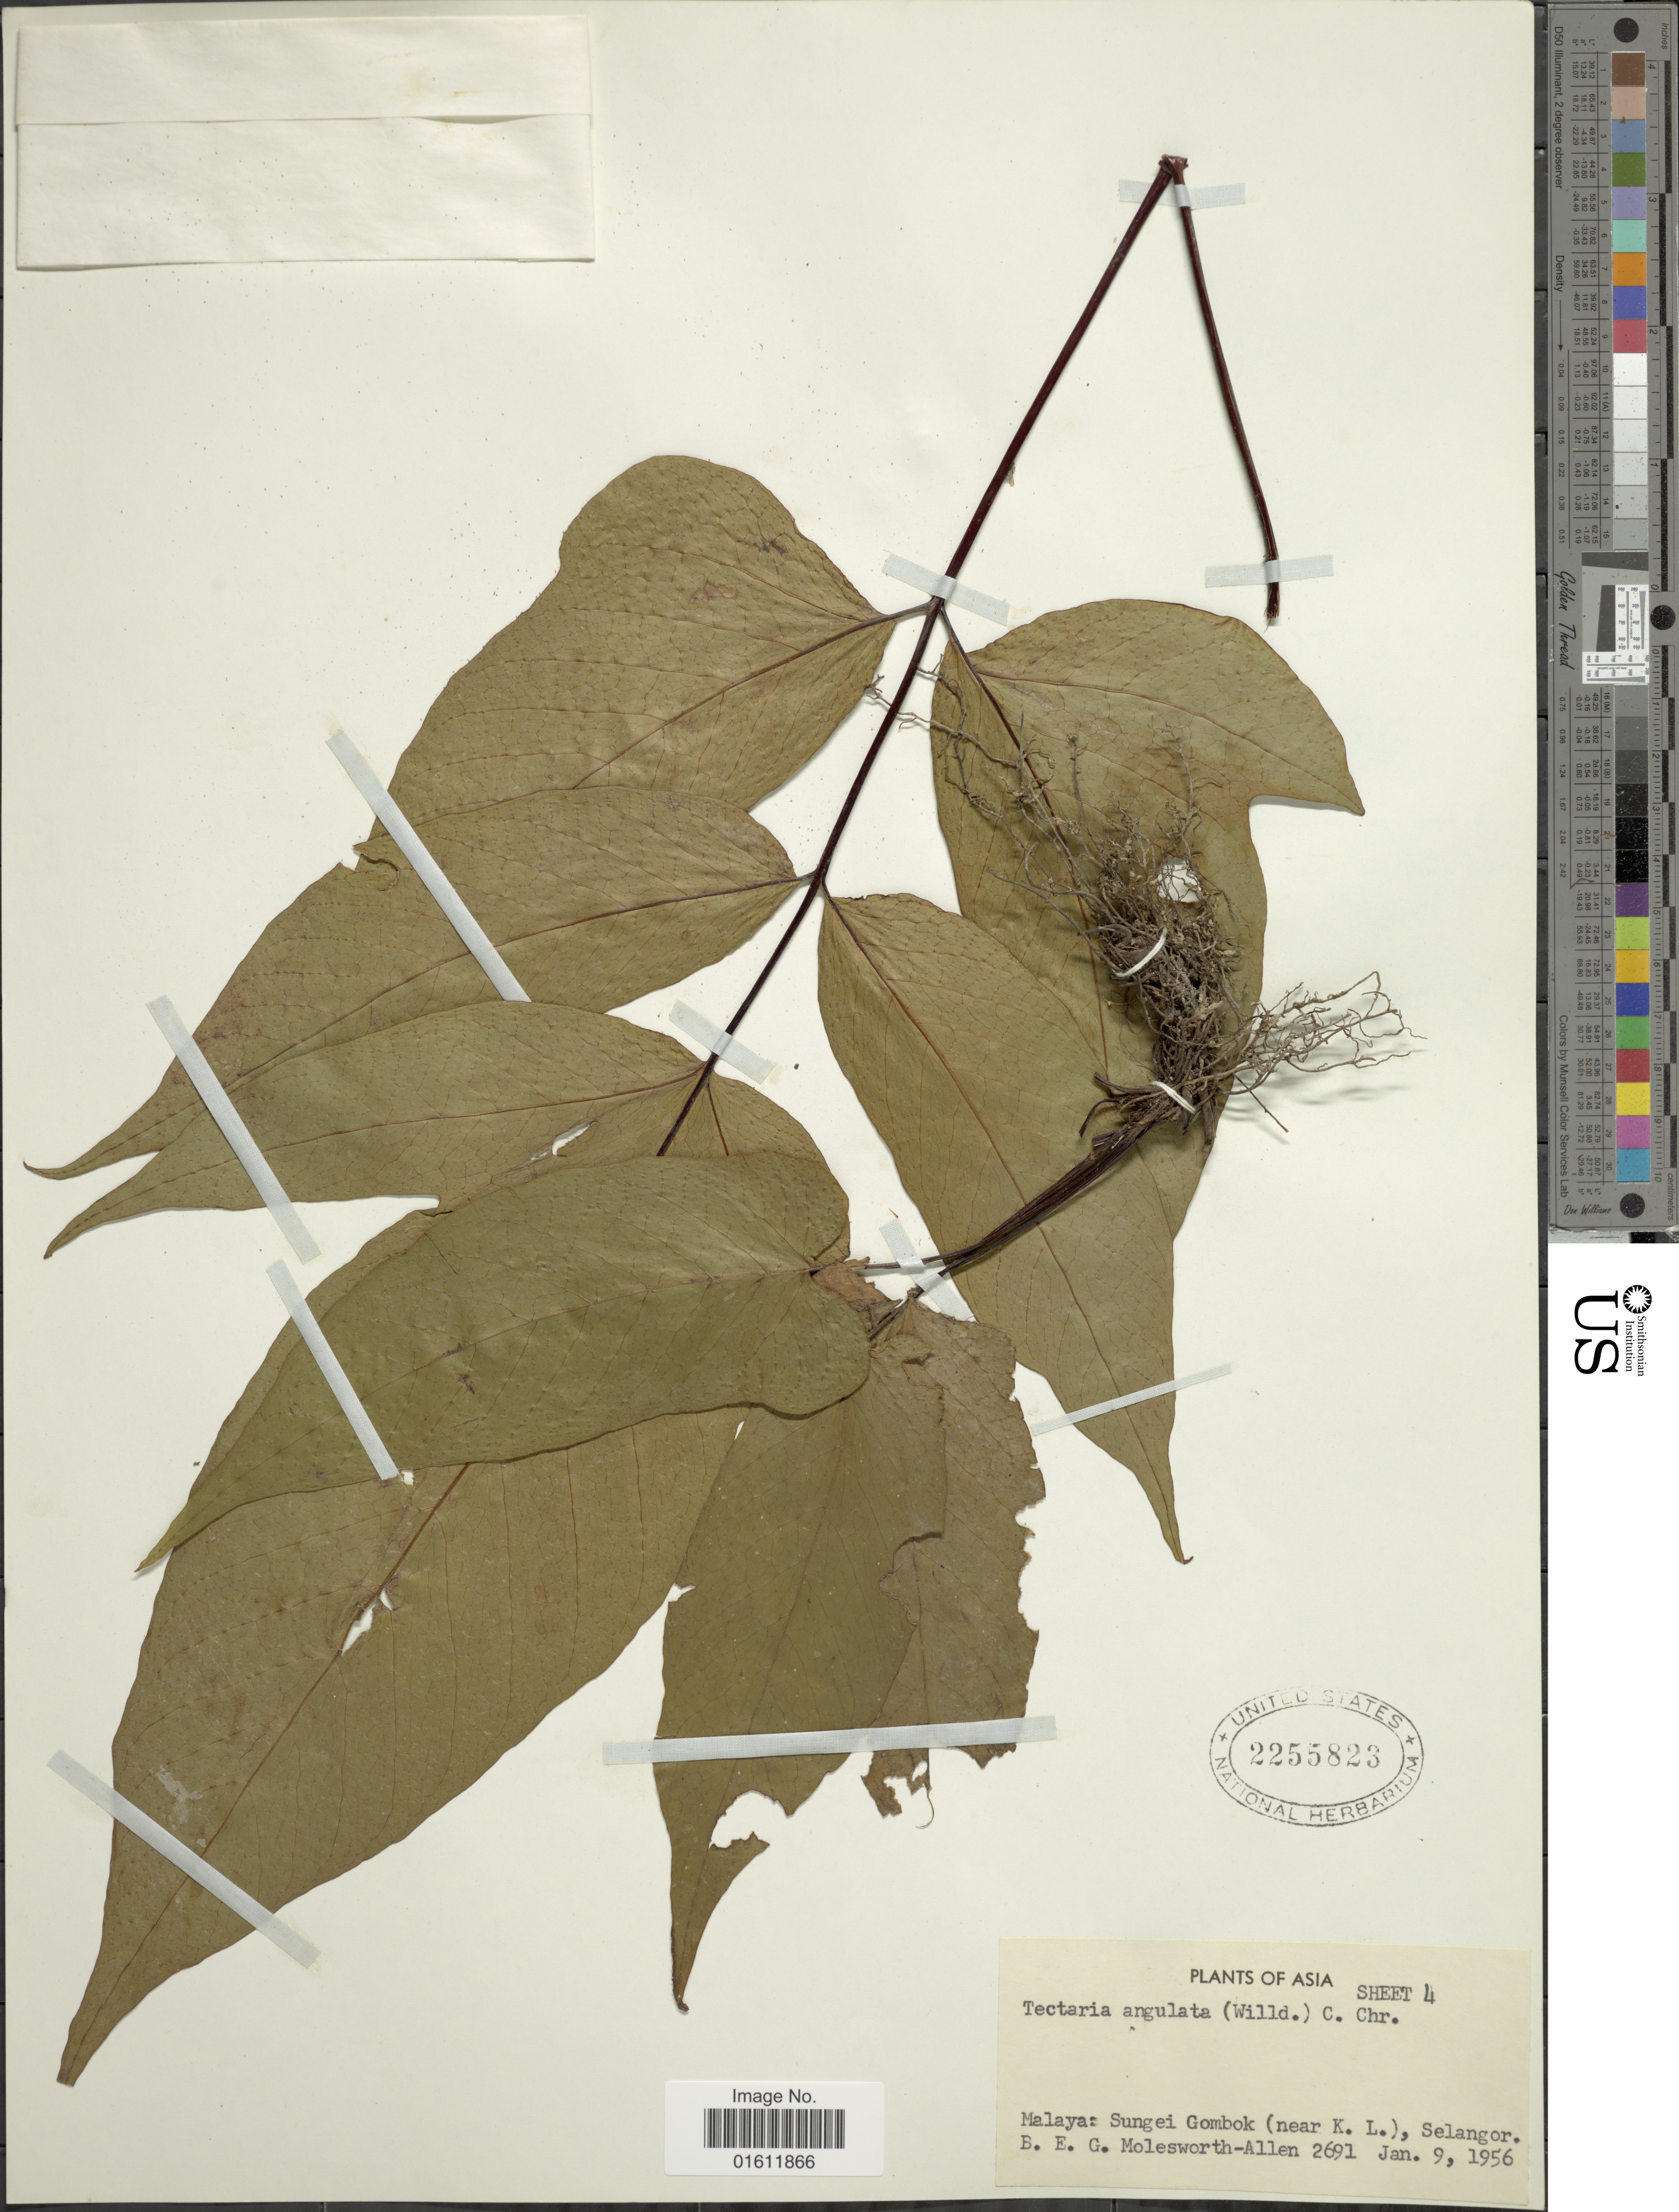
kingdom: Plantae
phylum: Tracheophyta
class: Polypodiopsida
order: Polypodiales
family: Tectariaceae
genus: Tectaria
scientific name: Tectaria angulata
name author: (Willd.) Copel.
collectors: B. E. G. Molesworth-Allen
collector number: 2691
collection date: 1956-01-09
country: Malaysia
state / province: Selangor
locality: Sungei Gombok (near K.L.).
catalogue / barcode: US 2255823